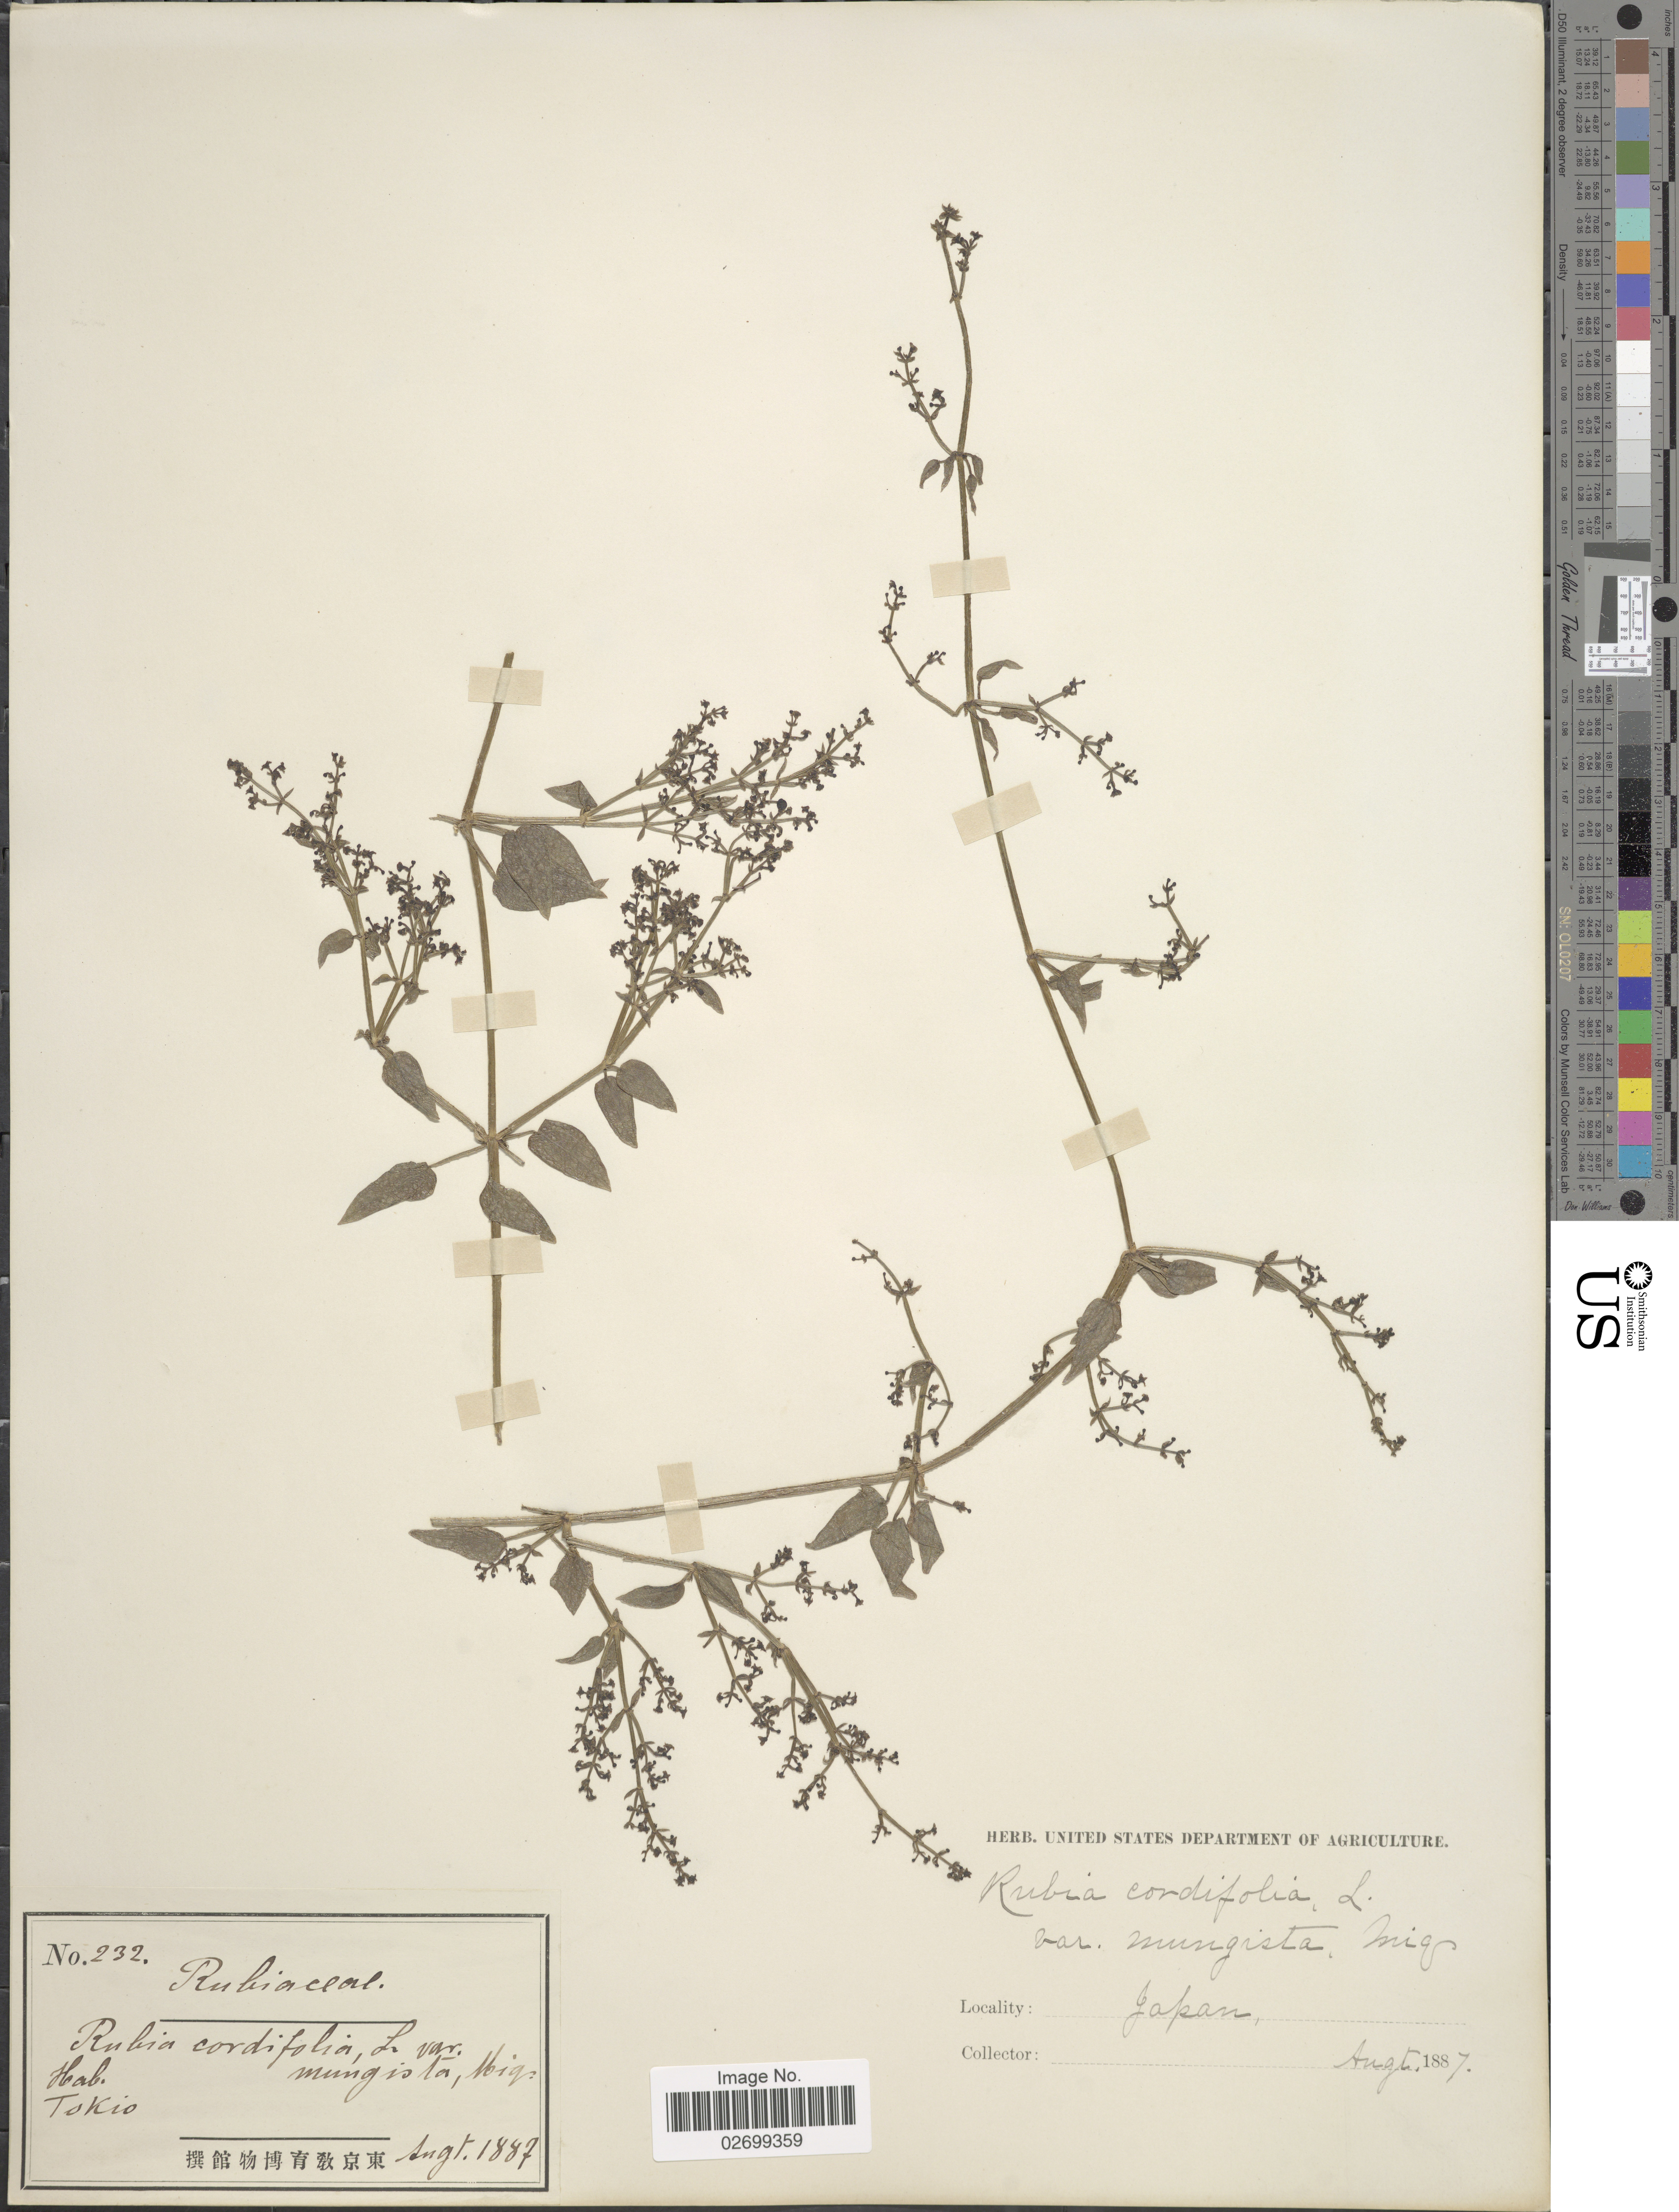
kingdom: Plantae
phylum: Tracheophyta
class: Magnoliopsida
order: Gentianales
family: Rubiaceae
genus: Rubia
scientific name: Rubia akane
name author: Nakai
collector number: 232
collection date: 1887-08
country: Japan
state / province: Tokyo, Federal City of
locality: Tokio